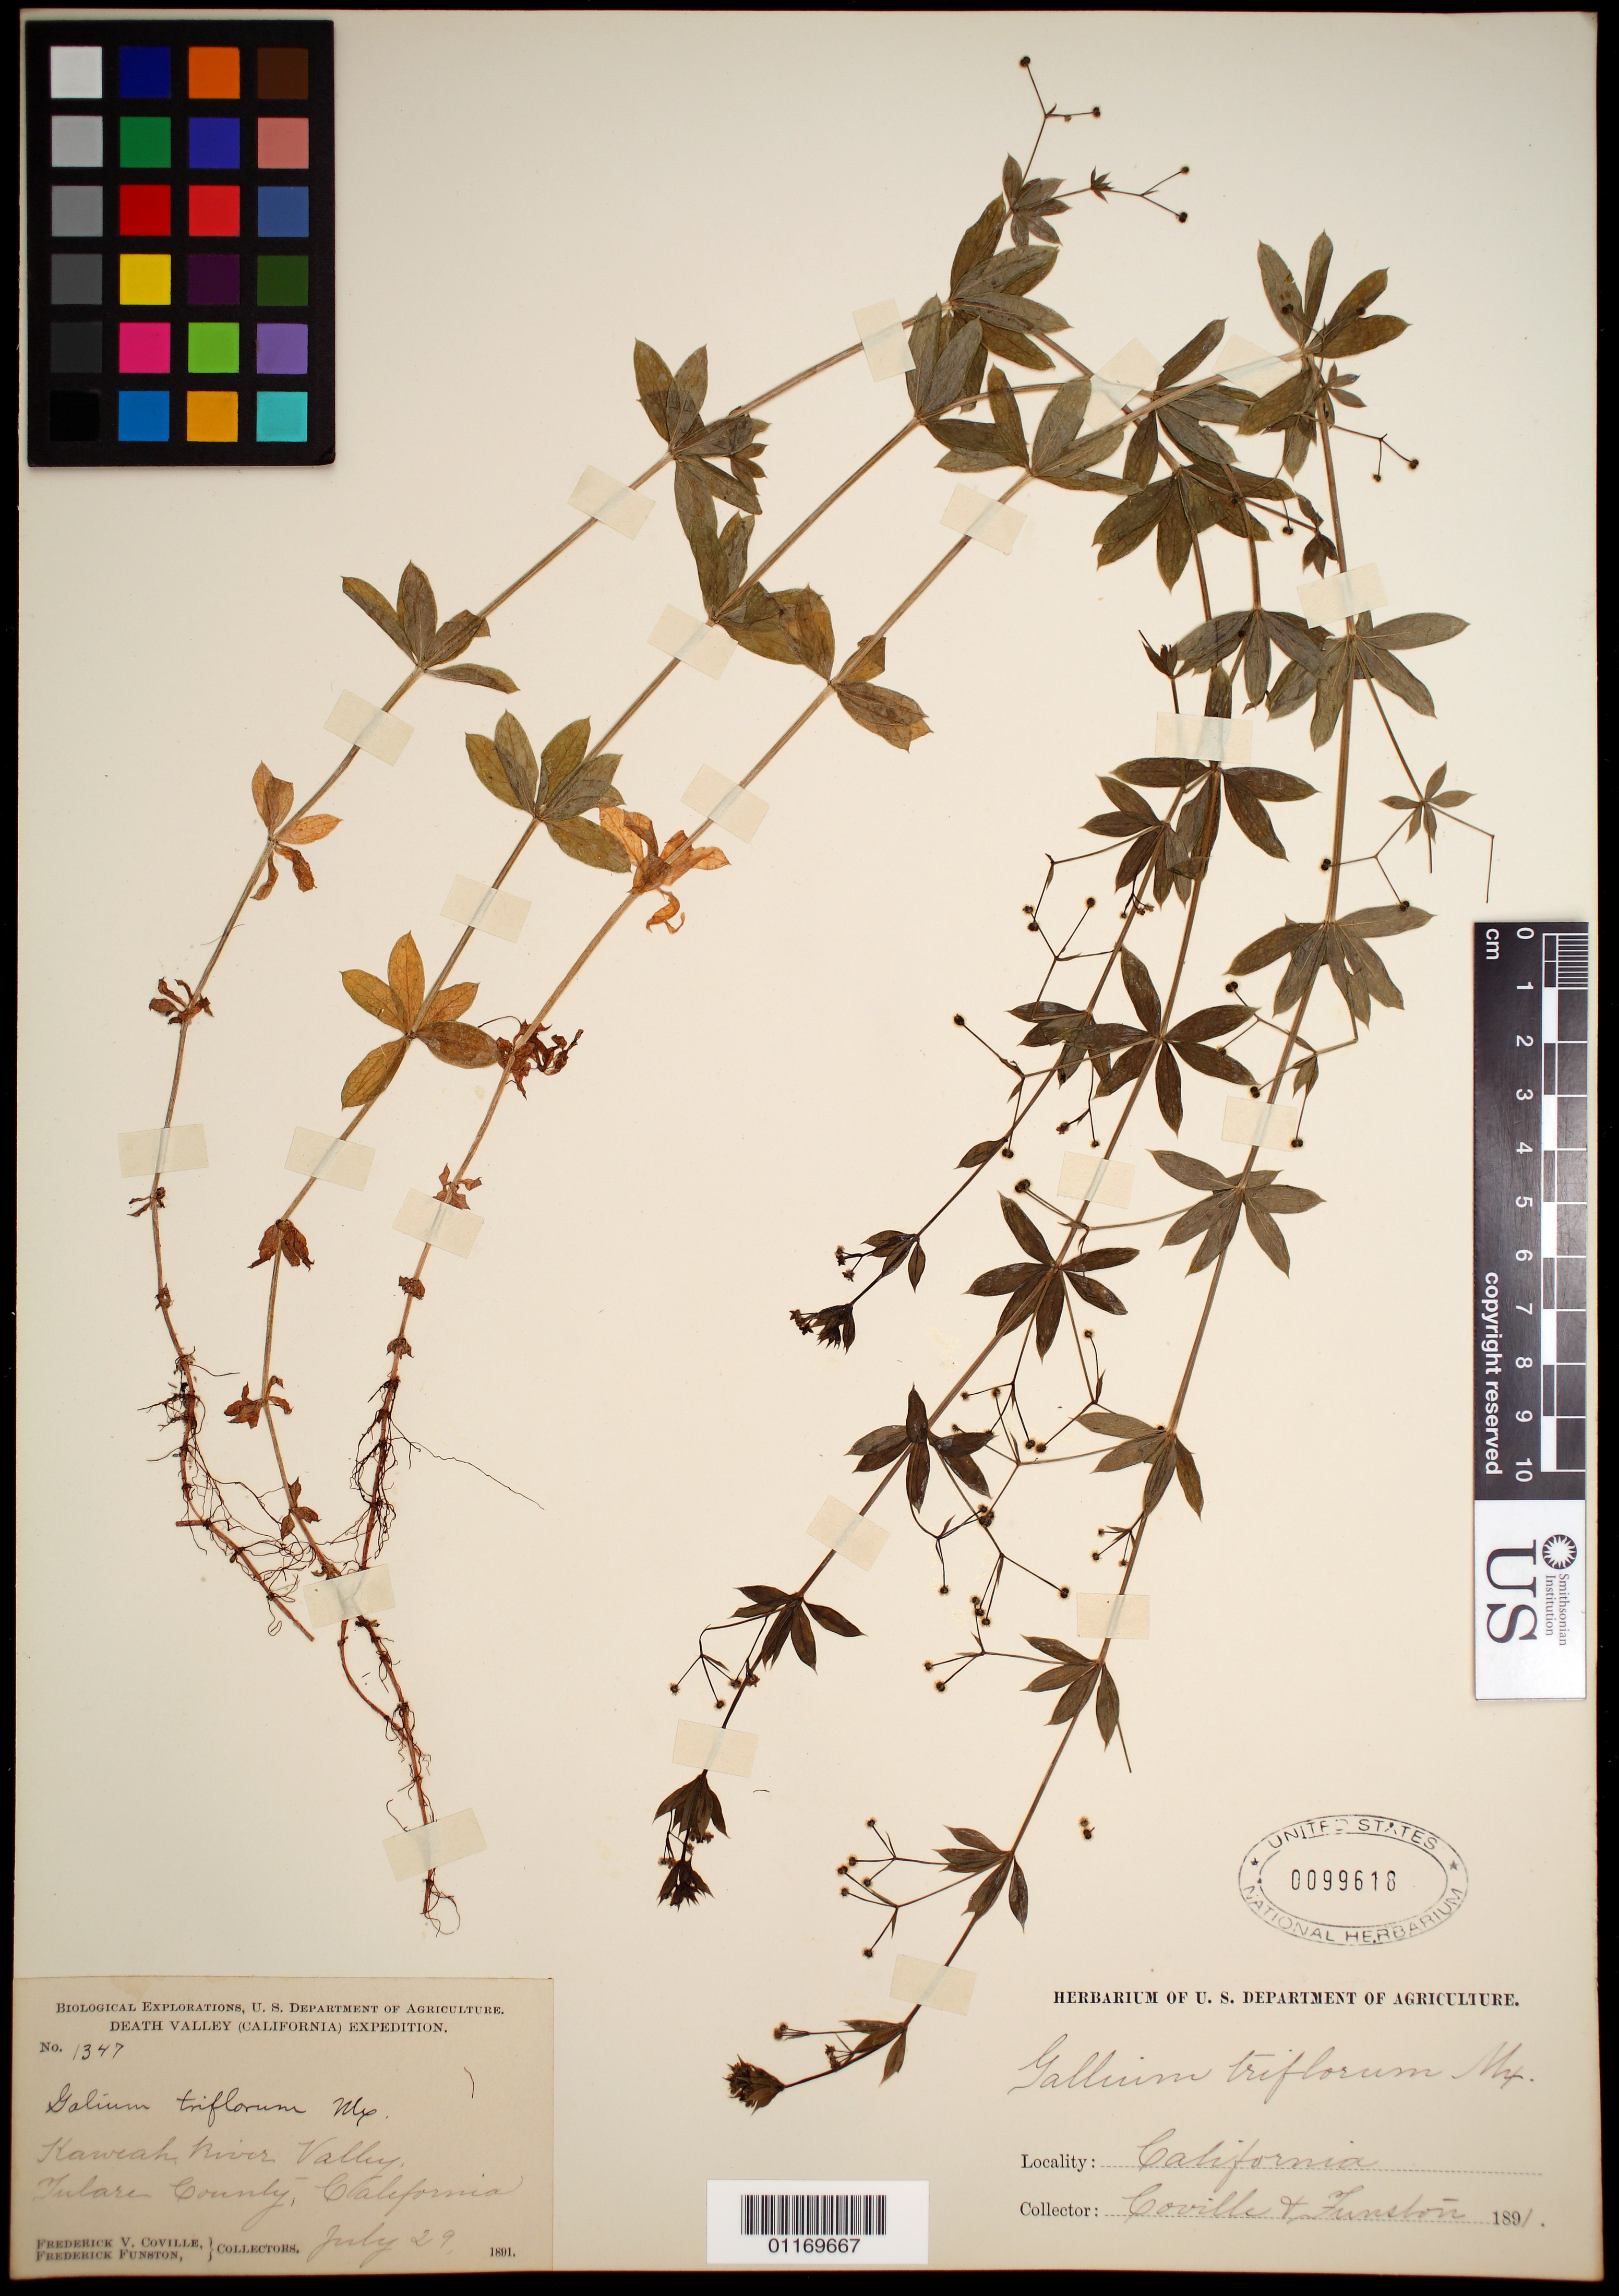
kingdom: Plantae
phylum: Tracheophyta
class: Magnoliopsida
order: Gentianales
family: Rubiaceae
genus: Galium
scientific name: Galium triflorum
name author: Michx.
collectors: F. V. Coville & F. Funston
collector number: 1347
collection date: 1891-07-29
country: United States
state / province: California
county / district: Tulare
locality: Kaweah River Valley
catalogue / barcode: US 99618